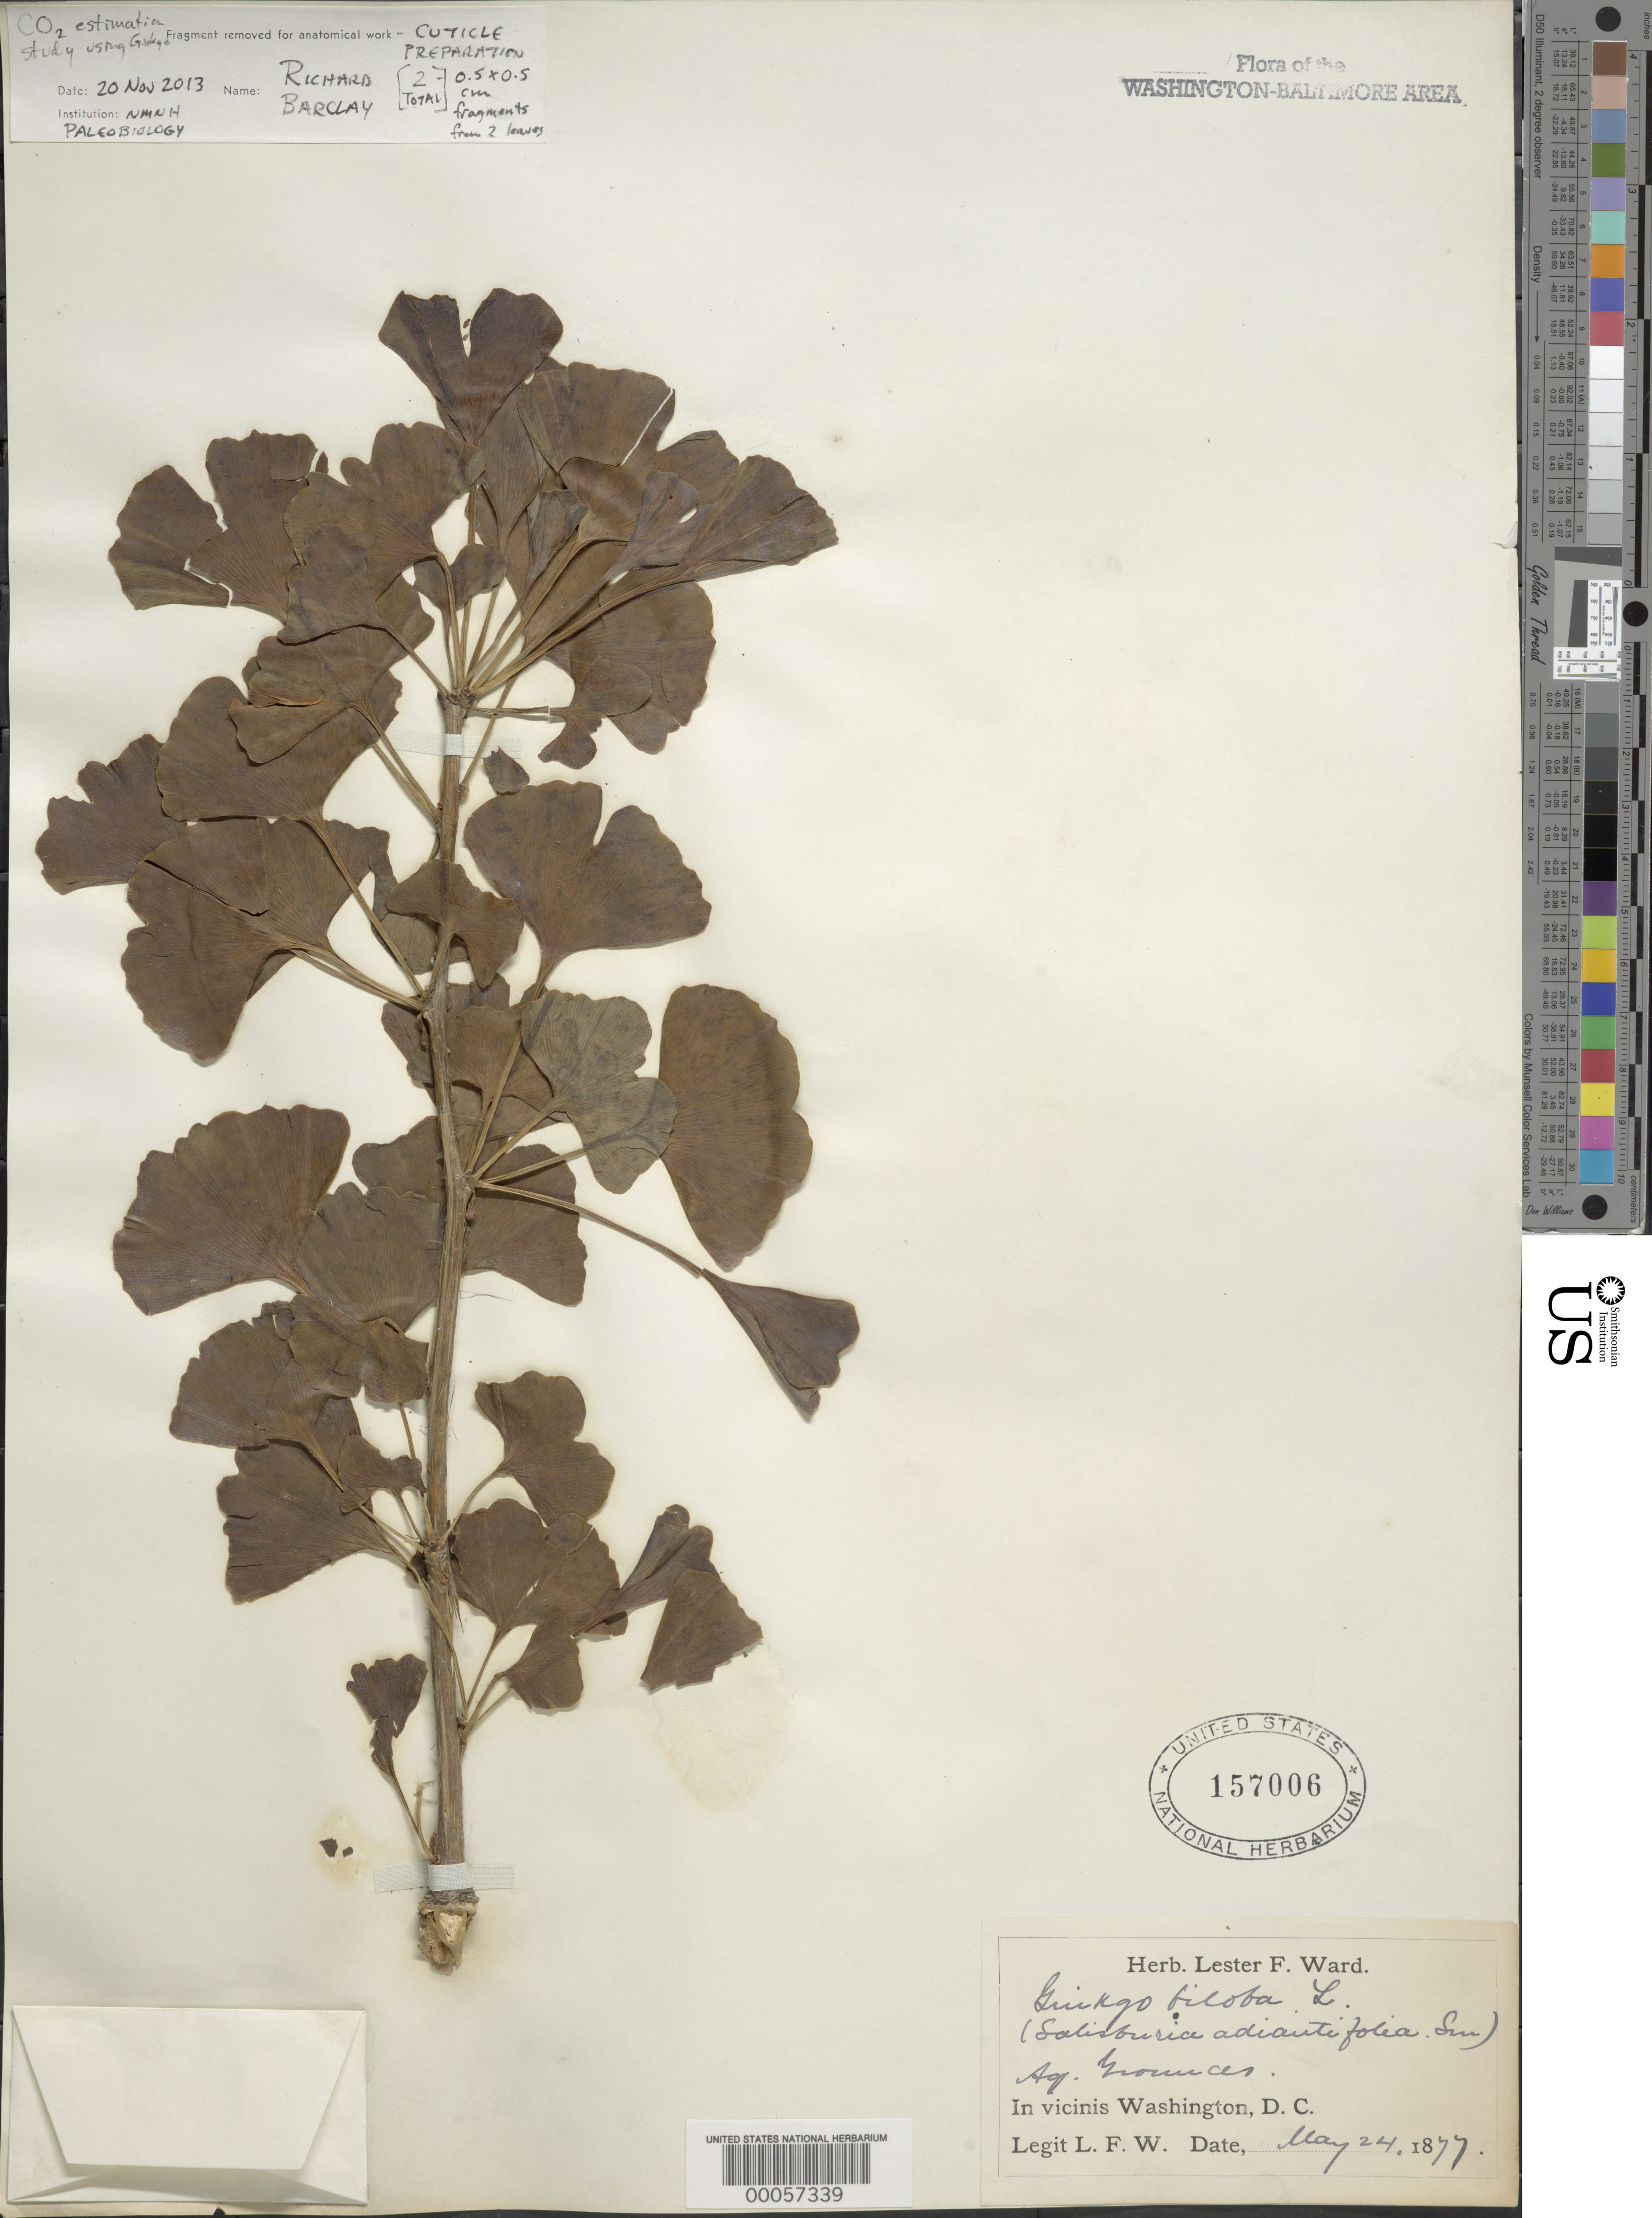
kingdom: Plantae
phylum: Tracheophyta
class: Ginkgoopsida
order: Ginkgoales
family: Ginkgoaceae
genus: Ginkgo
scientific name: Ginkgo biloba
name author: L.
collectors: L. F. Ward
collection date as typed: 24 May 1877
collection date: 1877-05-24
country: United States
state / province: District of Columbia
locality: Vicinity of washington d.c., u.s.d.a. grounds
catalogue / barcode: US 157006